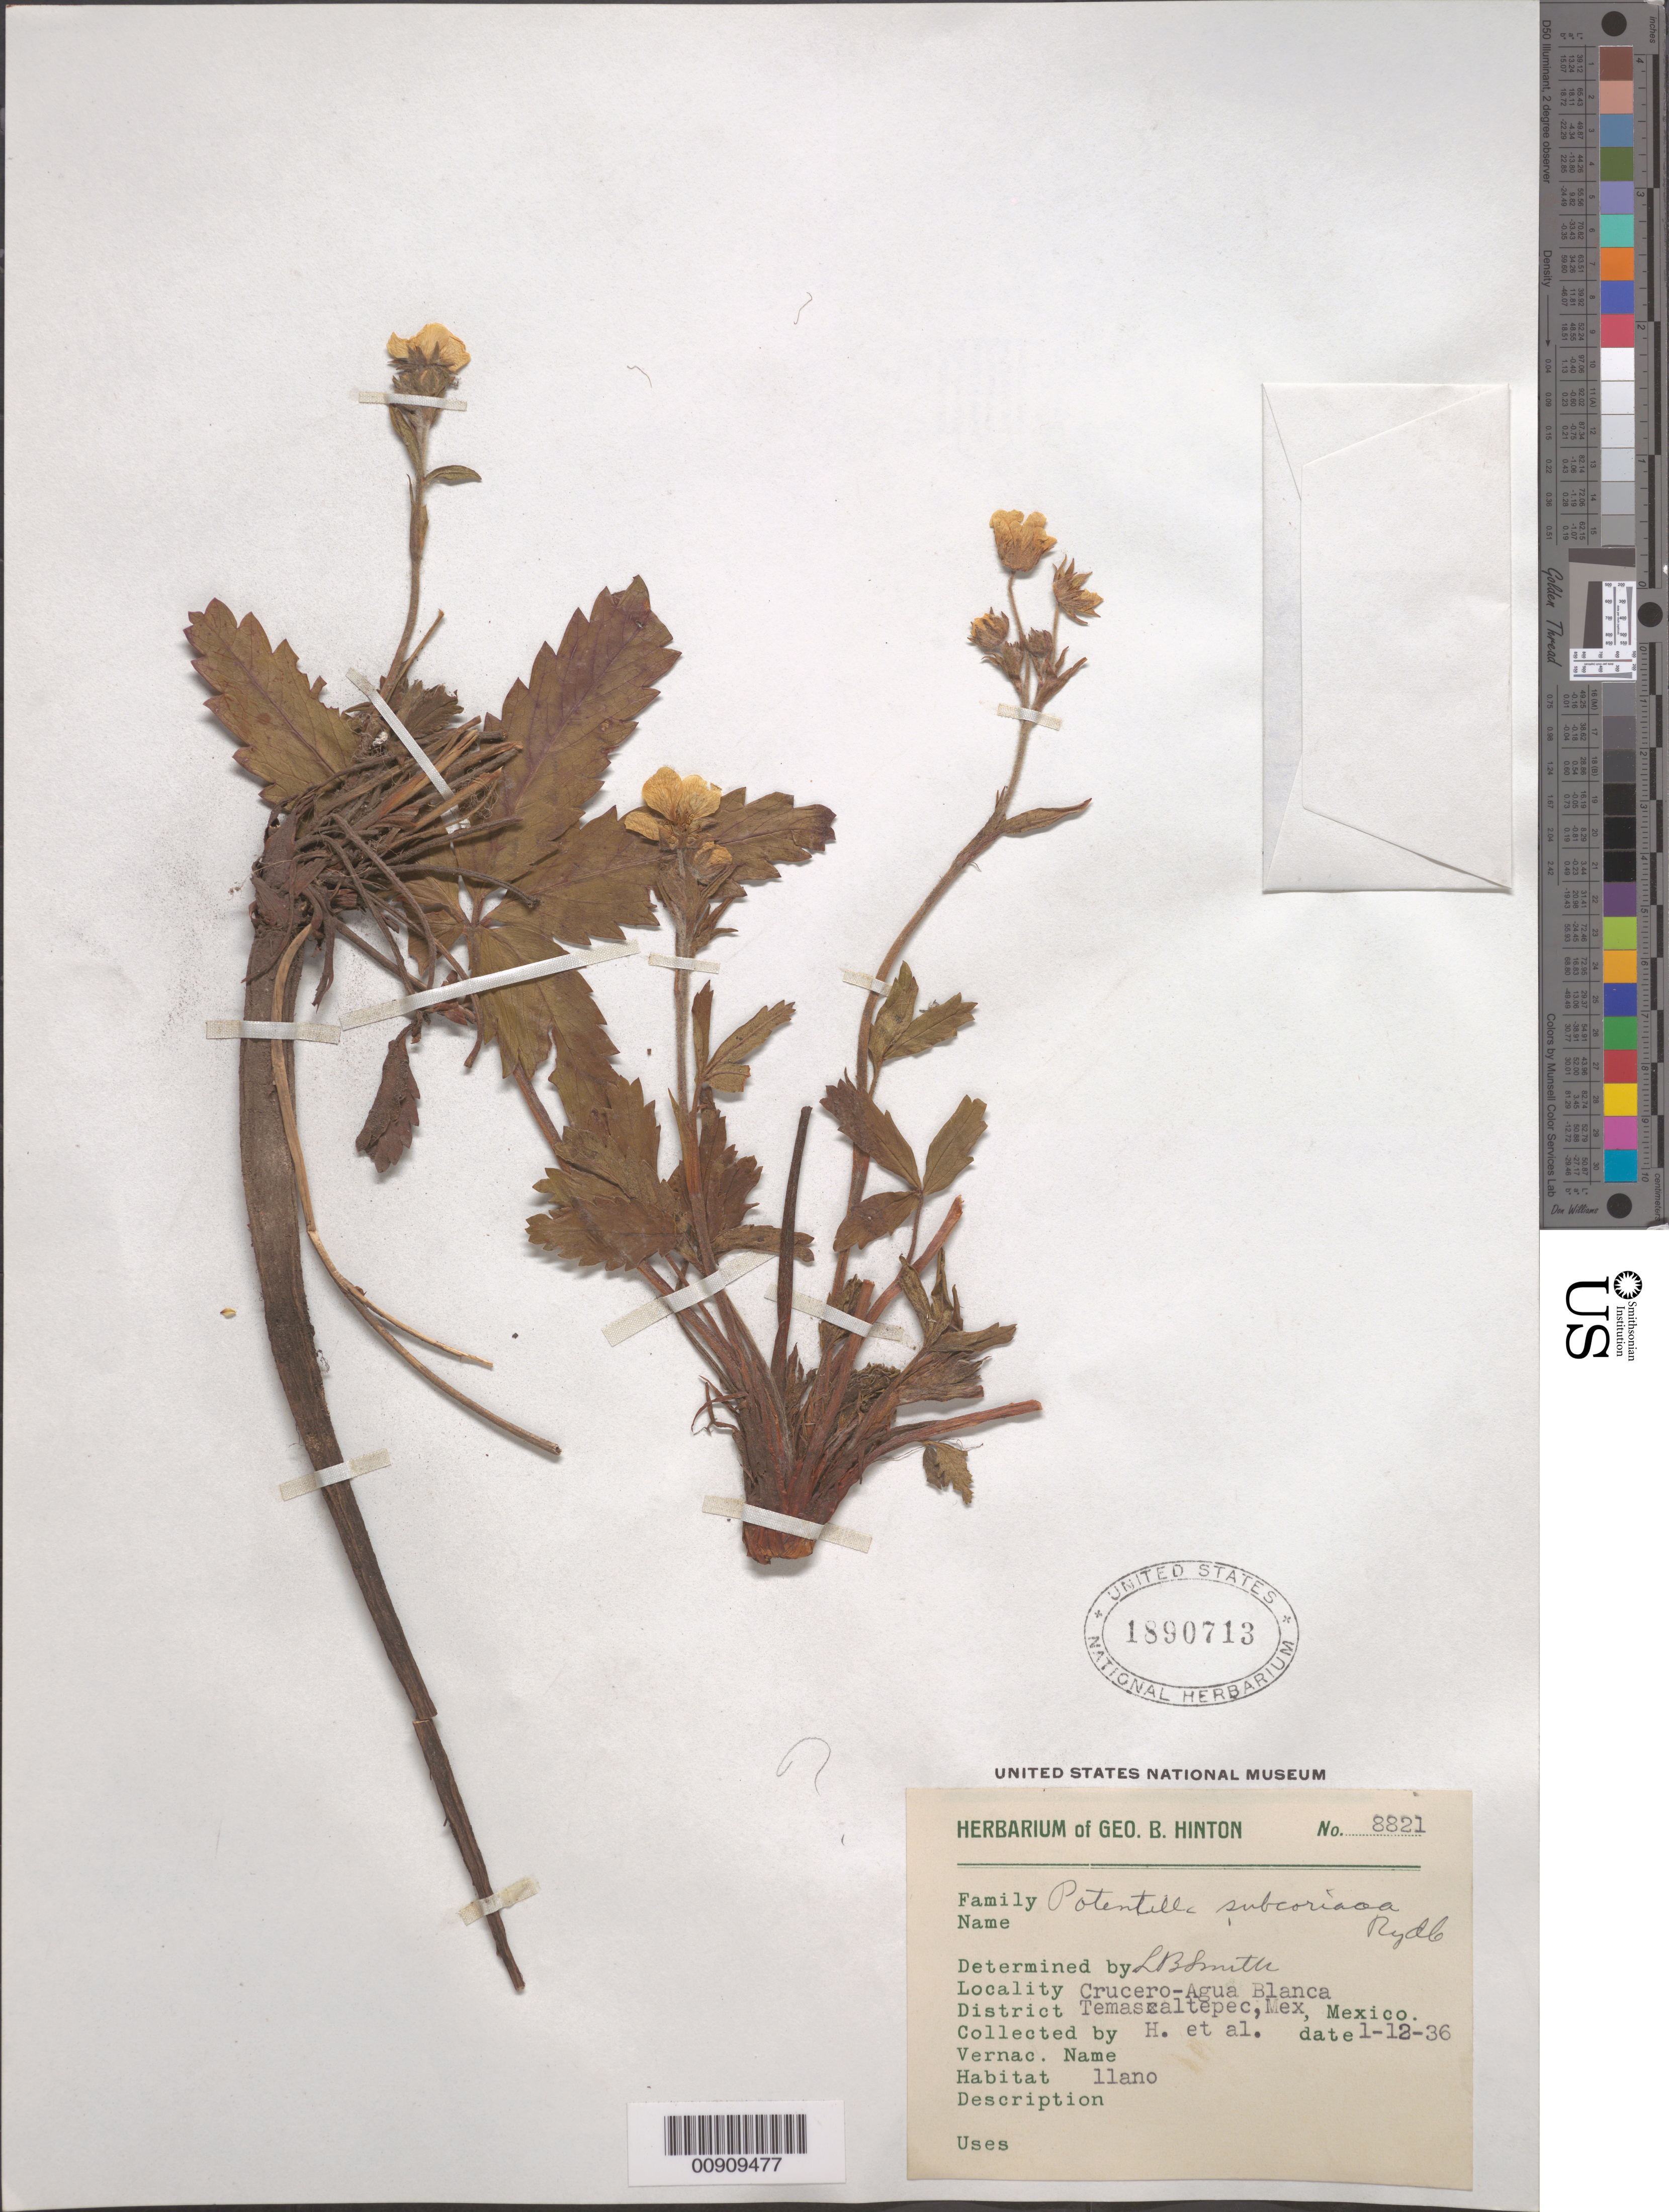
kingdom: Plantae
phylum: Tracheophyta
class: Magnoliopsida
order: Rosales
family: Rosaceae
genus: Potentilla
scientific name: Potentilla subcoriacea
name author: Rydb.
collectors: G. B. Hinton & et al.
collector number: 8821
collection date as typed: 12 Jan 1936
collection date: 1936-01-12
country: Mexico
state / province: México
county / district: Temascaltepec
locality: Crucero - Agua Blanca, District Temascaltepec, State of Mexico.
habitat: Llano.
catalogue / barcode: US 1890713